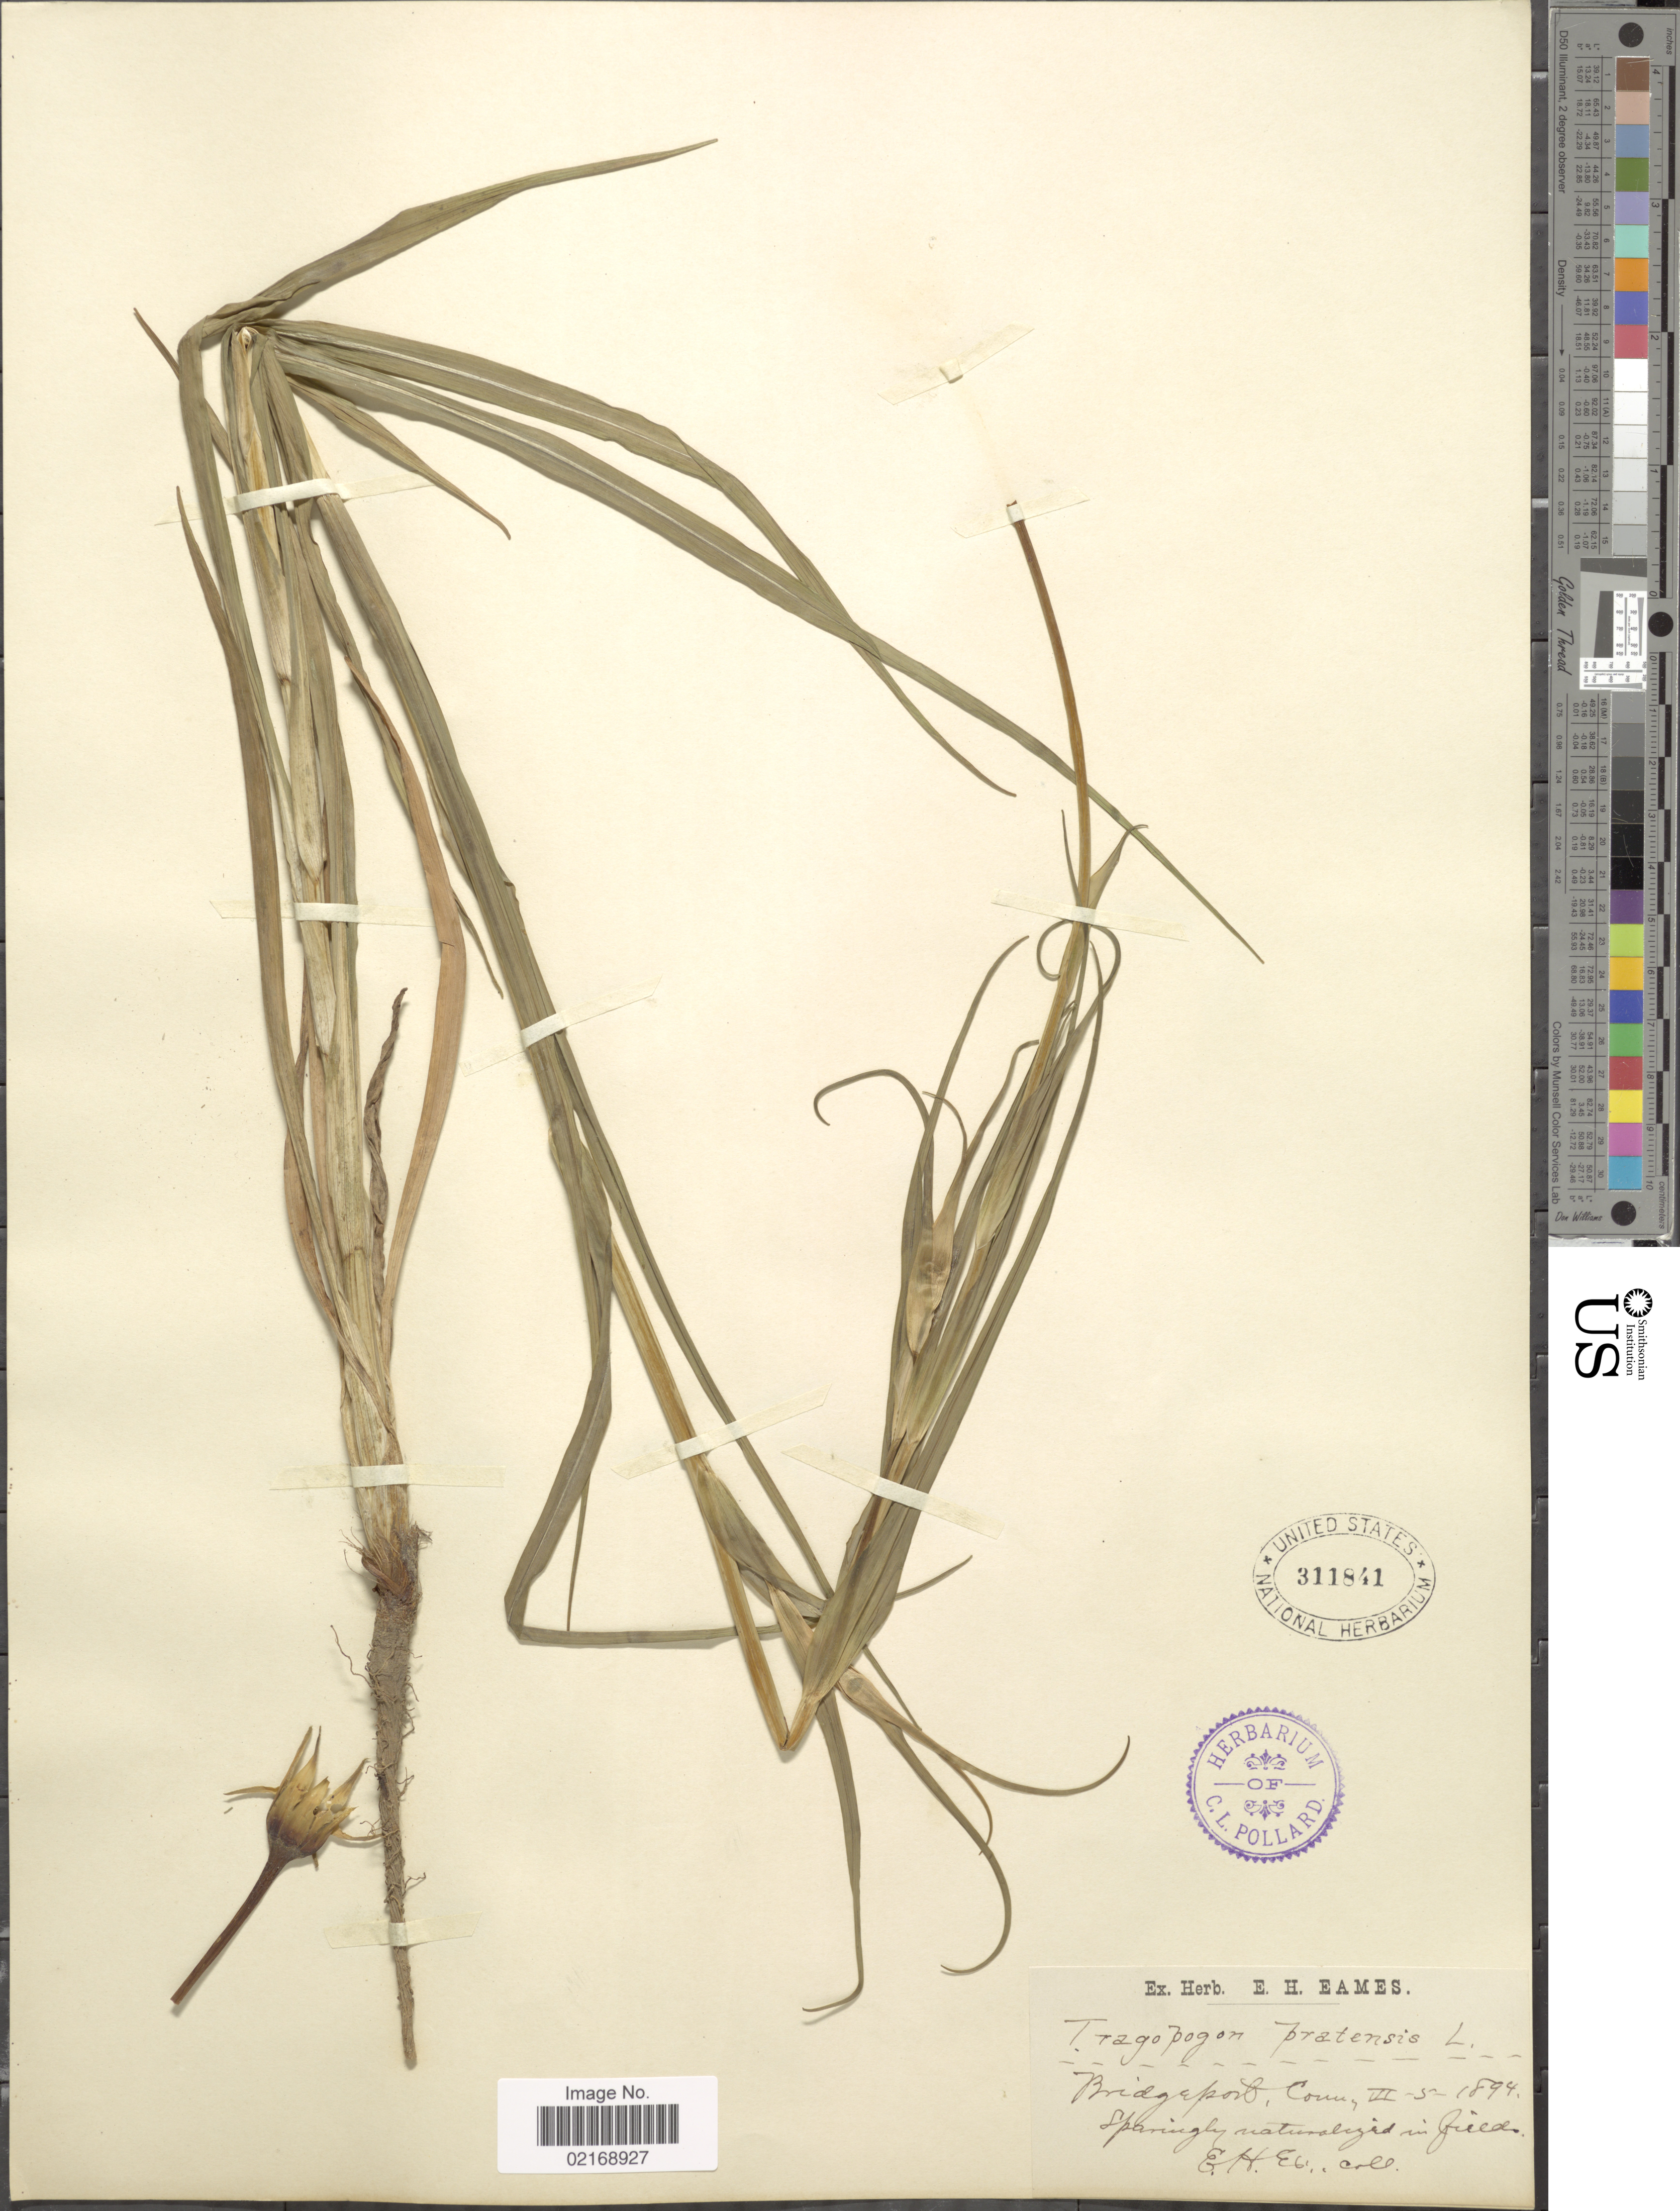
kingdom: Plantae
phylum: Tracheophyta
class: Magnoliopsida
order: Asterales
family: Asteraceae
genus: Tragopogon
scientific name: Tragopogon pratensis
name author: L.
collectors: E. H. Eames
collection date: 1894-06-05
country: United States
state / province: Connecticut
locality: Bridgeport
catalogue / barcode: US 311841